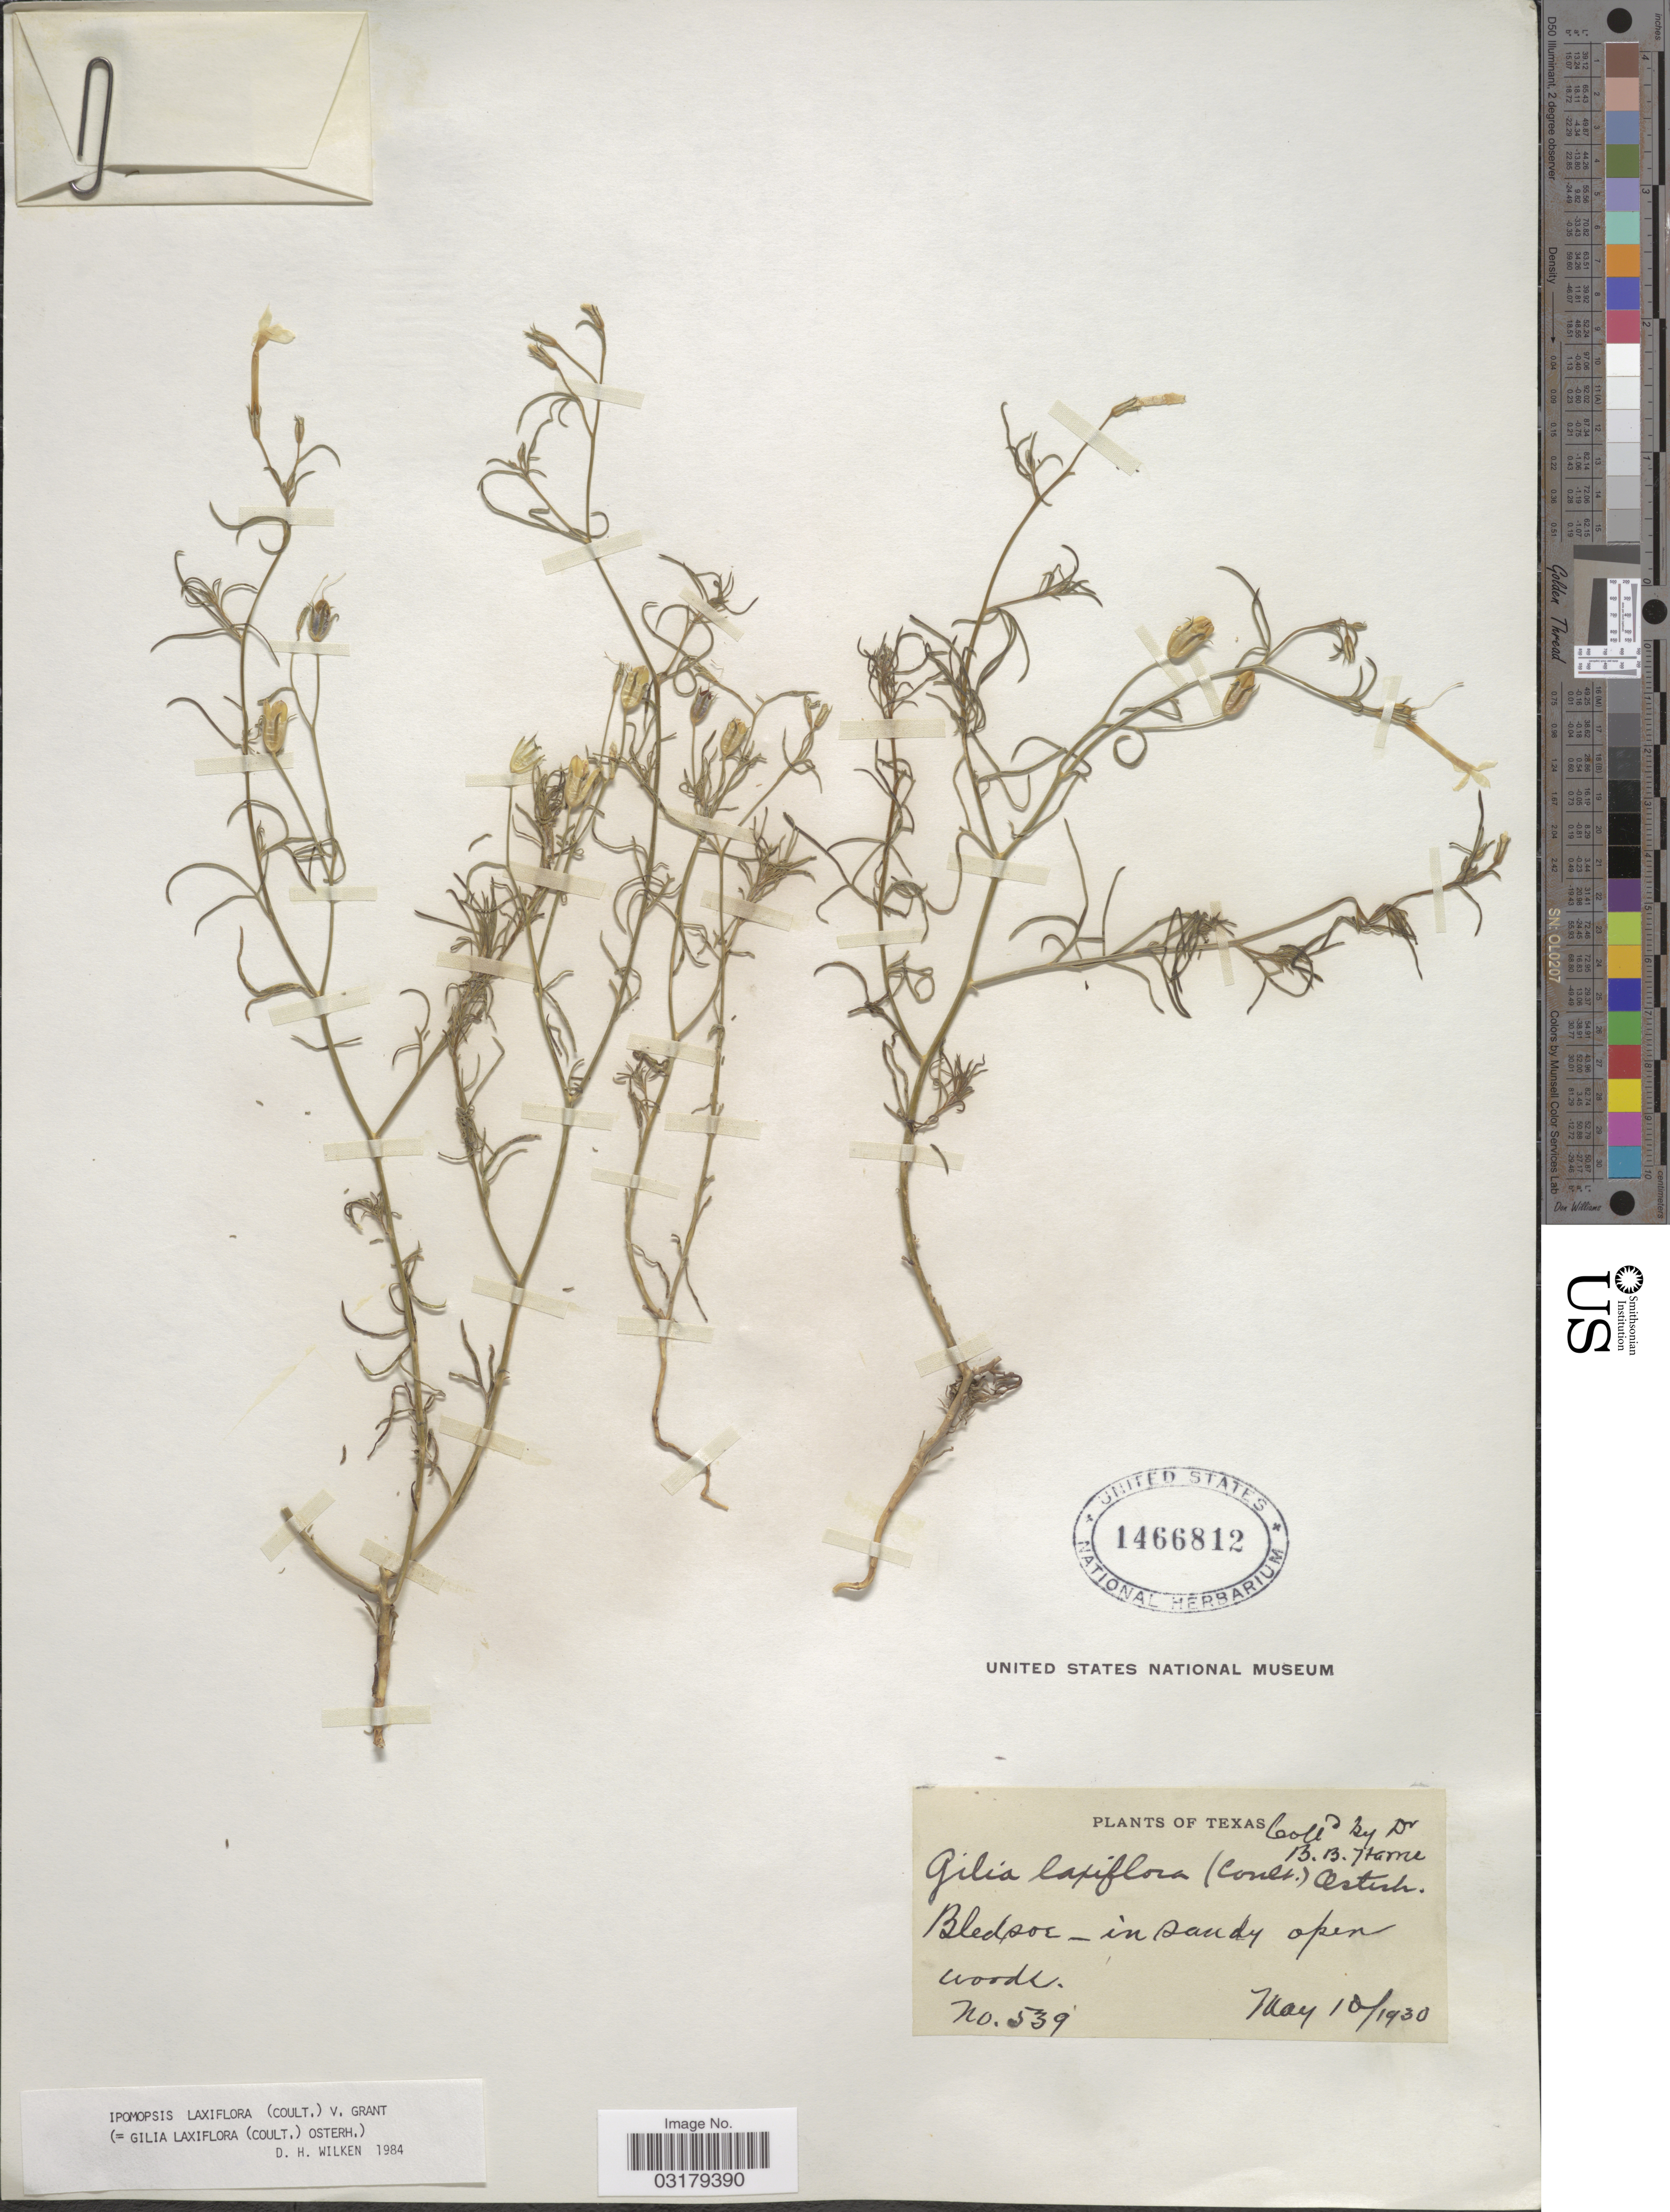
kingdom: Plantae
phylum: Tracheophyta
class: Magnoliopsida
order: Ericales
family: Polemoniaceae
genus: Ipomopsis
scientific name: Ipomopsis laxiflora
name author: (J.M. Coult.) V.E. Grant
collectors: B. B. Harris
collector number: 539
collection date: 1930-05-10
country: United States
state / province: Texas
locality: Bledsoe.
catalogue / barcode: US 1466812